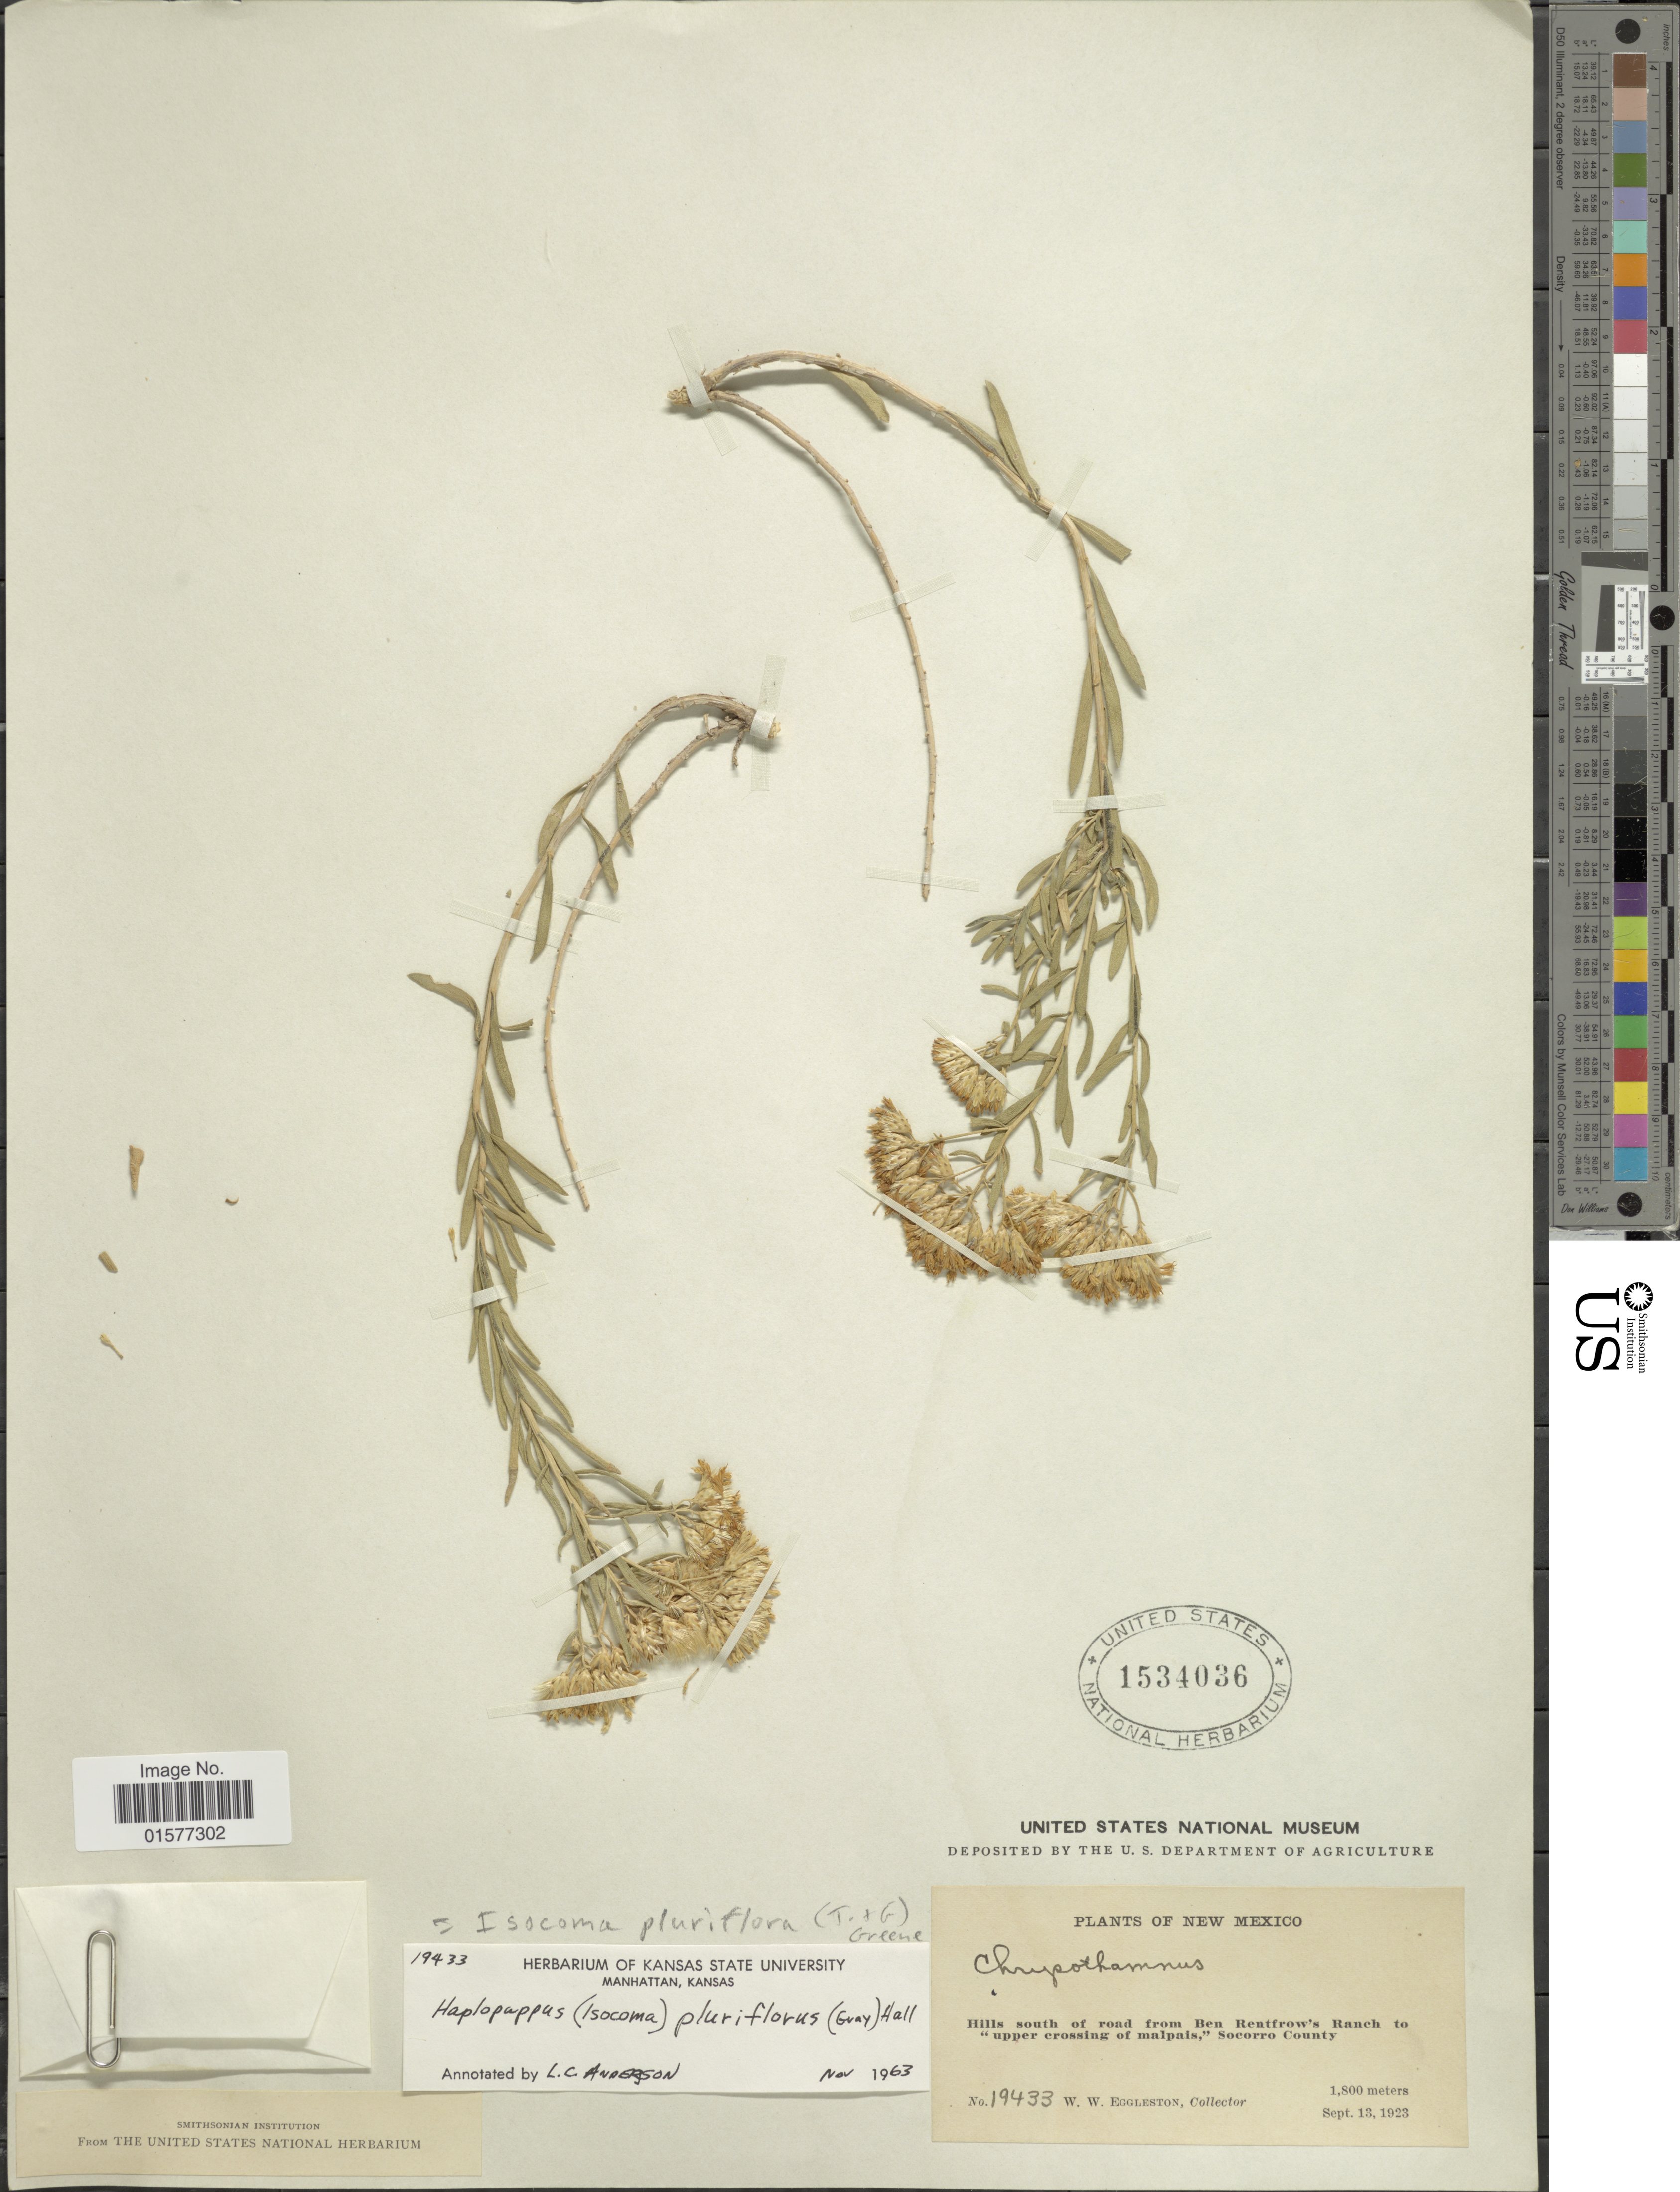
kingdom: Plantae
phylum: Tracheophyta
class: Magnoliopsida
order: Asterales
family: Asteraceae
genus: Isocoma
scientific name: Isocoma pluriflora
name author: (Torr. & A. Gray) Greene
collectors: W. W. Eggleston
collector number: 19433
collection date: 1923-09-13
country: United States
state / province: New Mexico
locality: Hills south of road from Ben Rentfrow's Ranch to "upper crossing of malpals" , Socorro County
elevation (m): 1800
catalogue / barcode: US 1534036